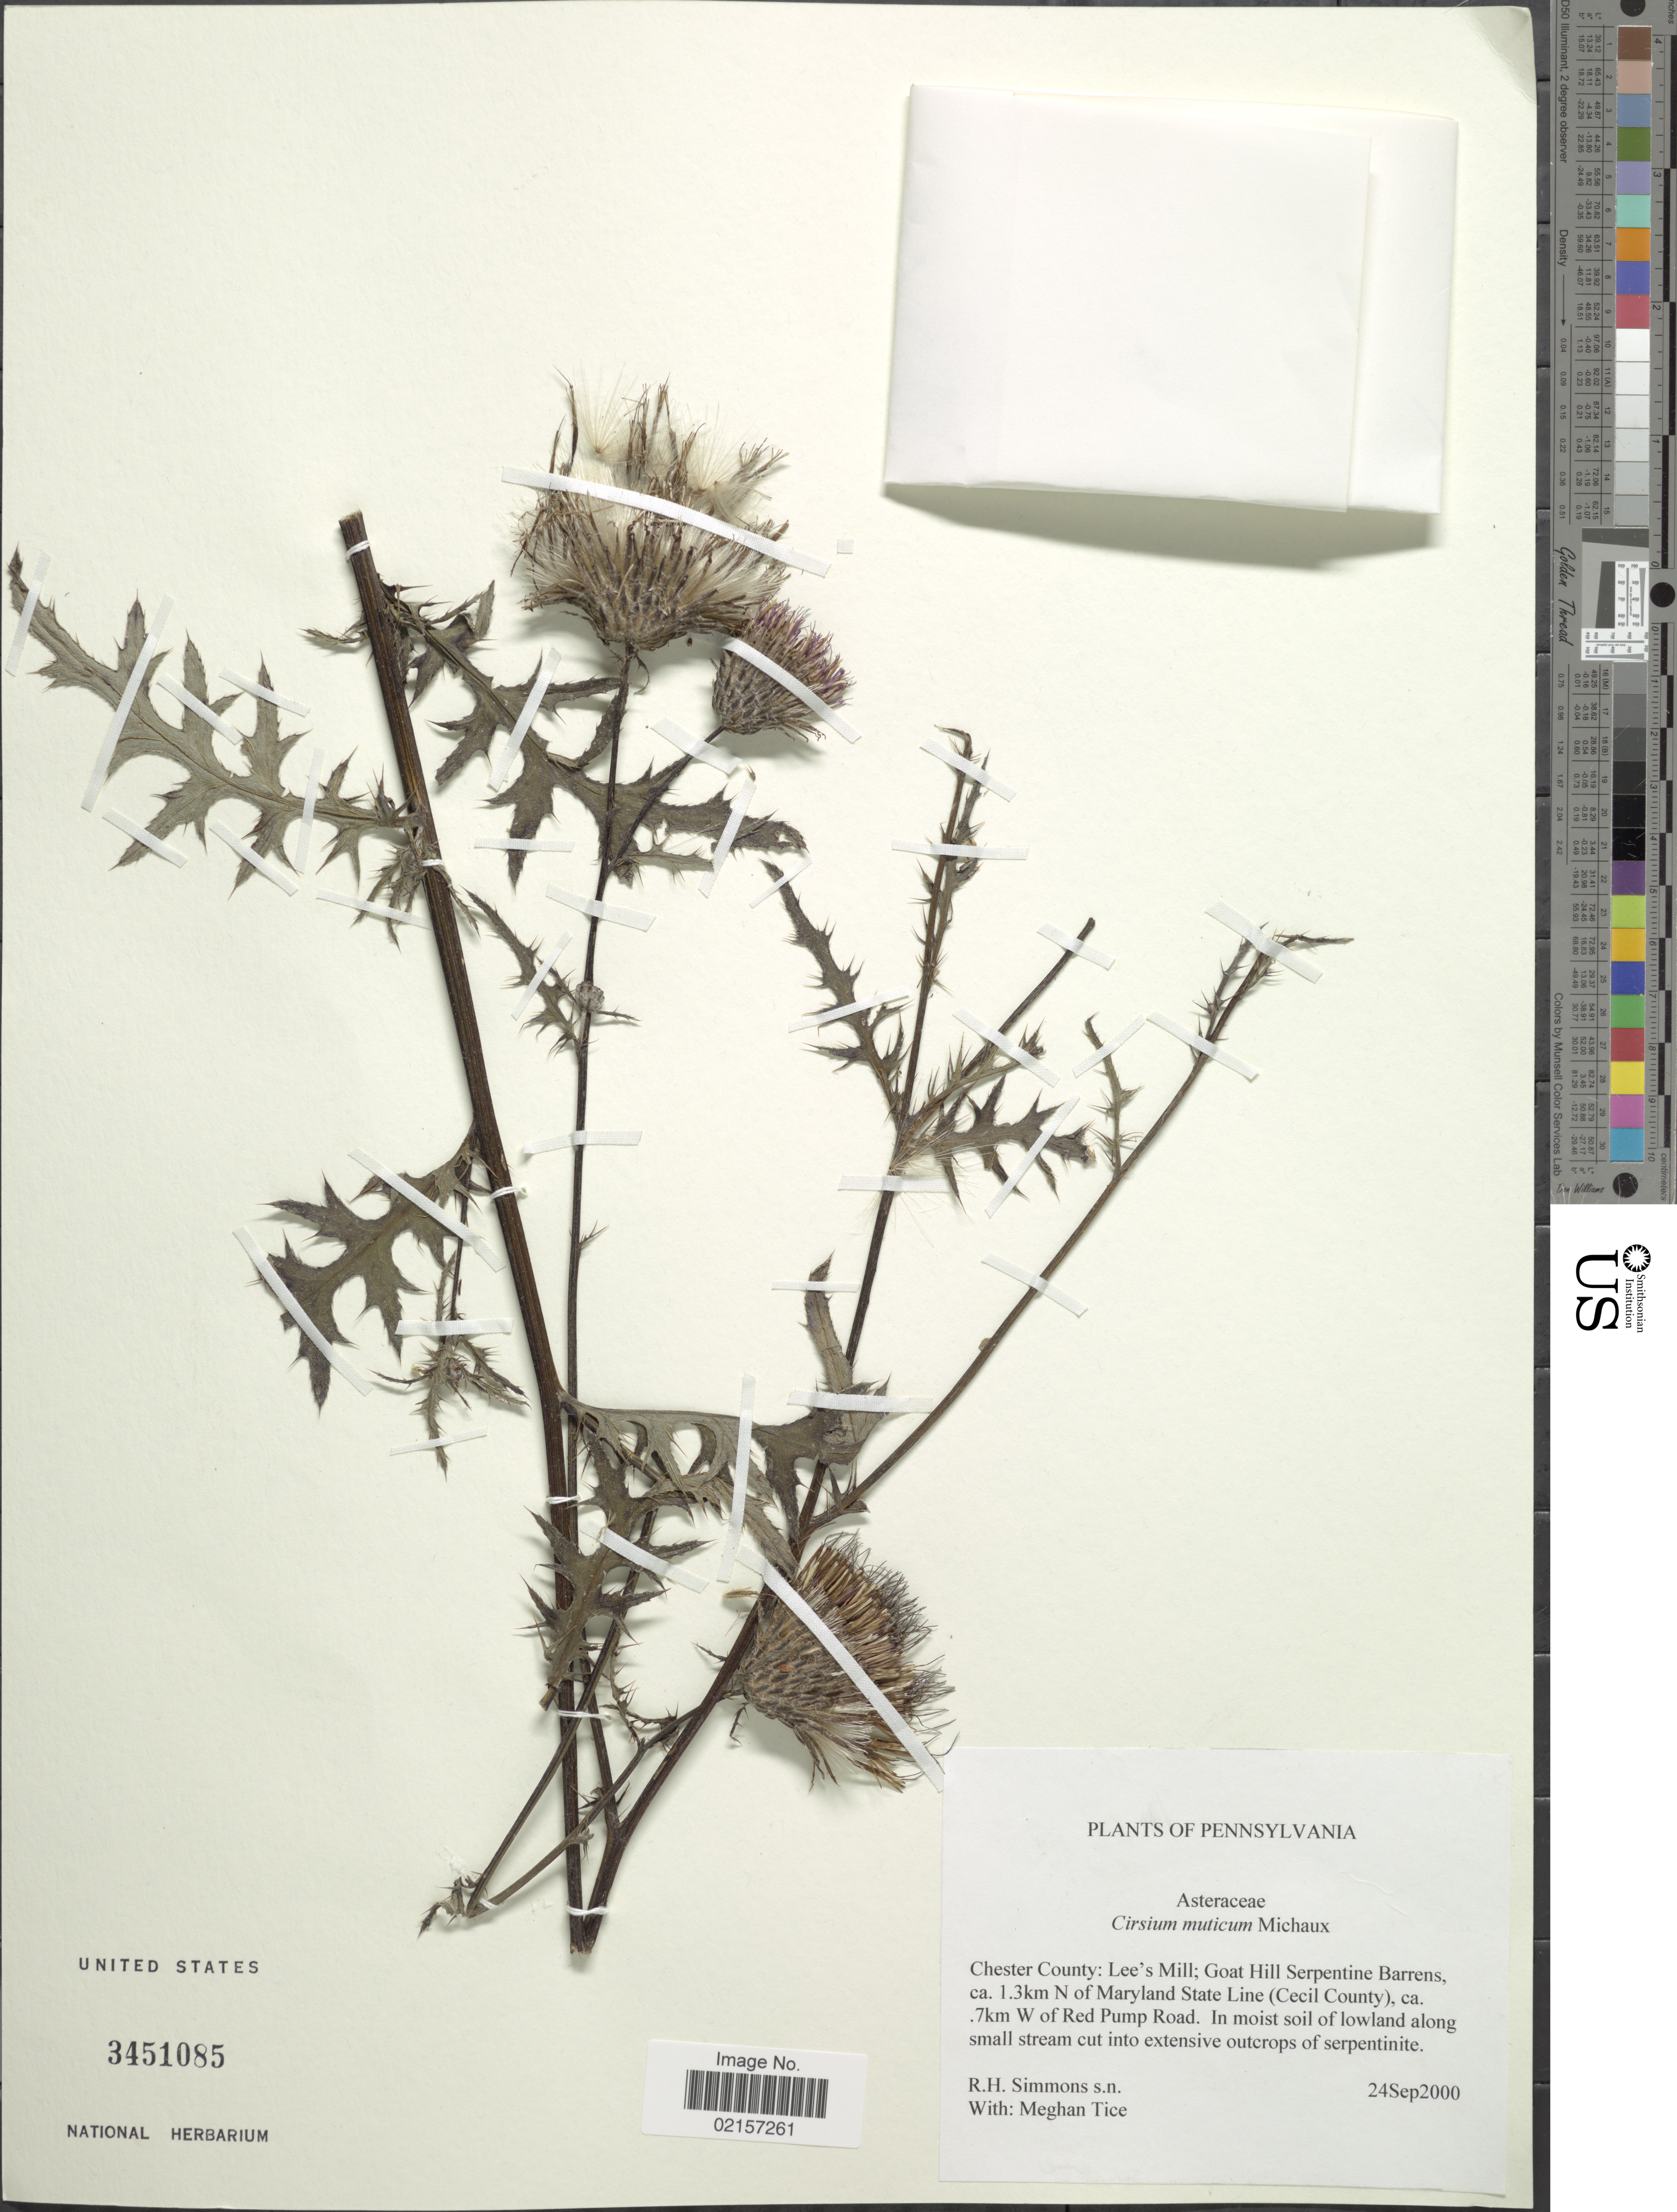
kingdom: Plantae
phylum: Tracheophyta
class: Magnoliopsida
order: Asterales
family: Asteraceae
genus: Cirsium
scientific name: Cirsium muticum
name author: Michx.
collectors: R. H. Simmons & M. Tice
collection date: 2000-09-24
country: United States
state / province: Pennsylvania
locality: Chester County: Lee's Mill; Goat Hill Serpentine Barrens, ca. 1.3 km N of Maryland State Line (Cecil County) ca. 7 km W of Red Pump Road, in moist soil of lowland along small stream cut into extensive outcrops of serpentinite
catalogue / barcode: US 3451085